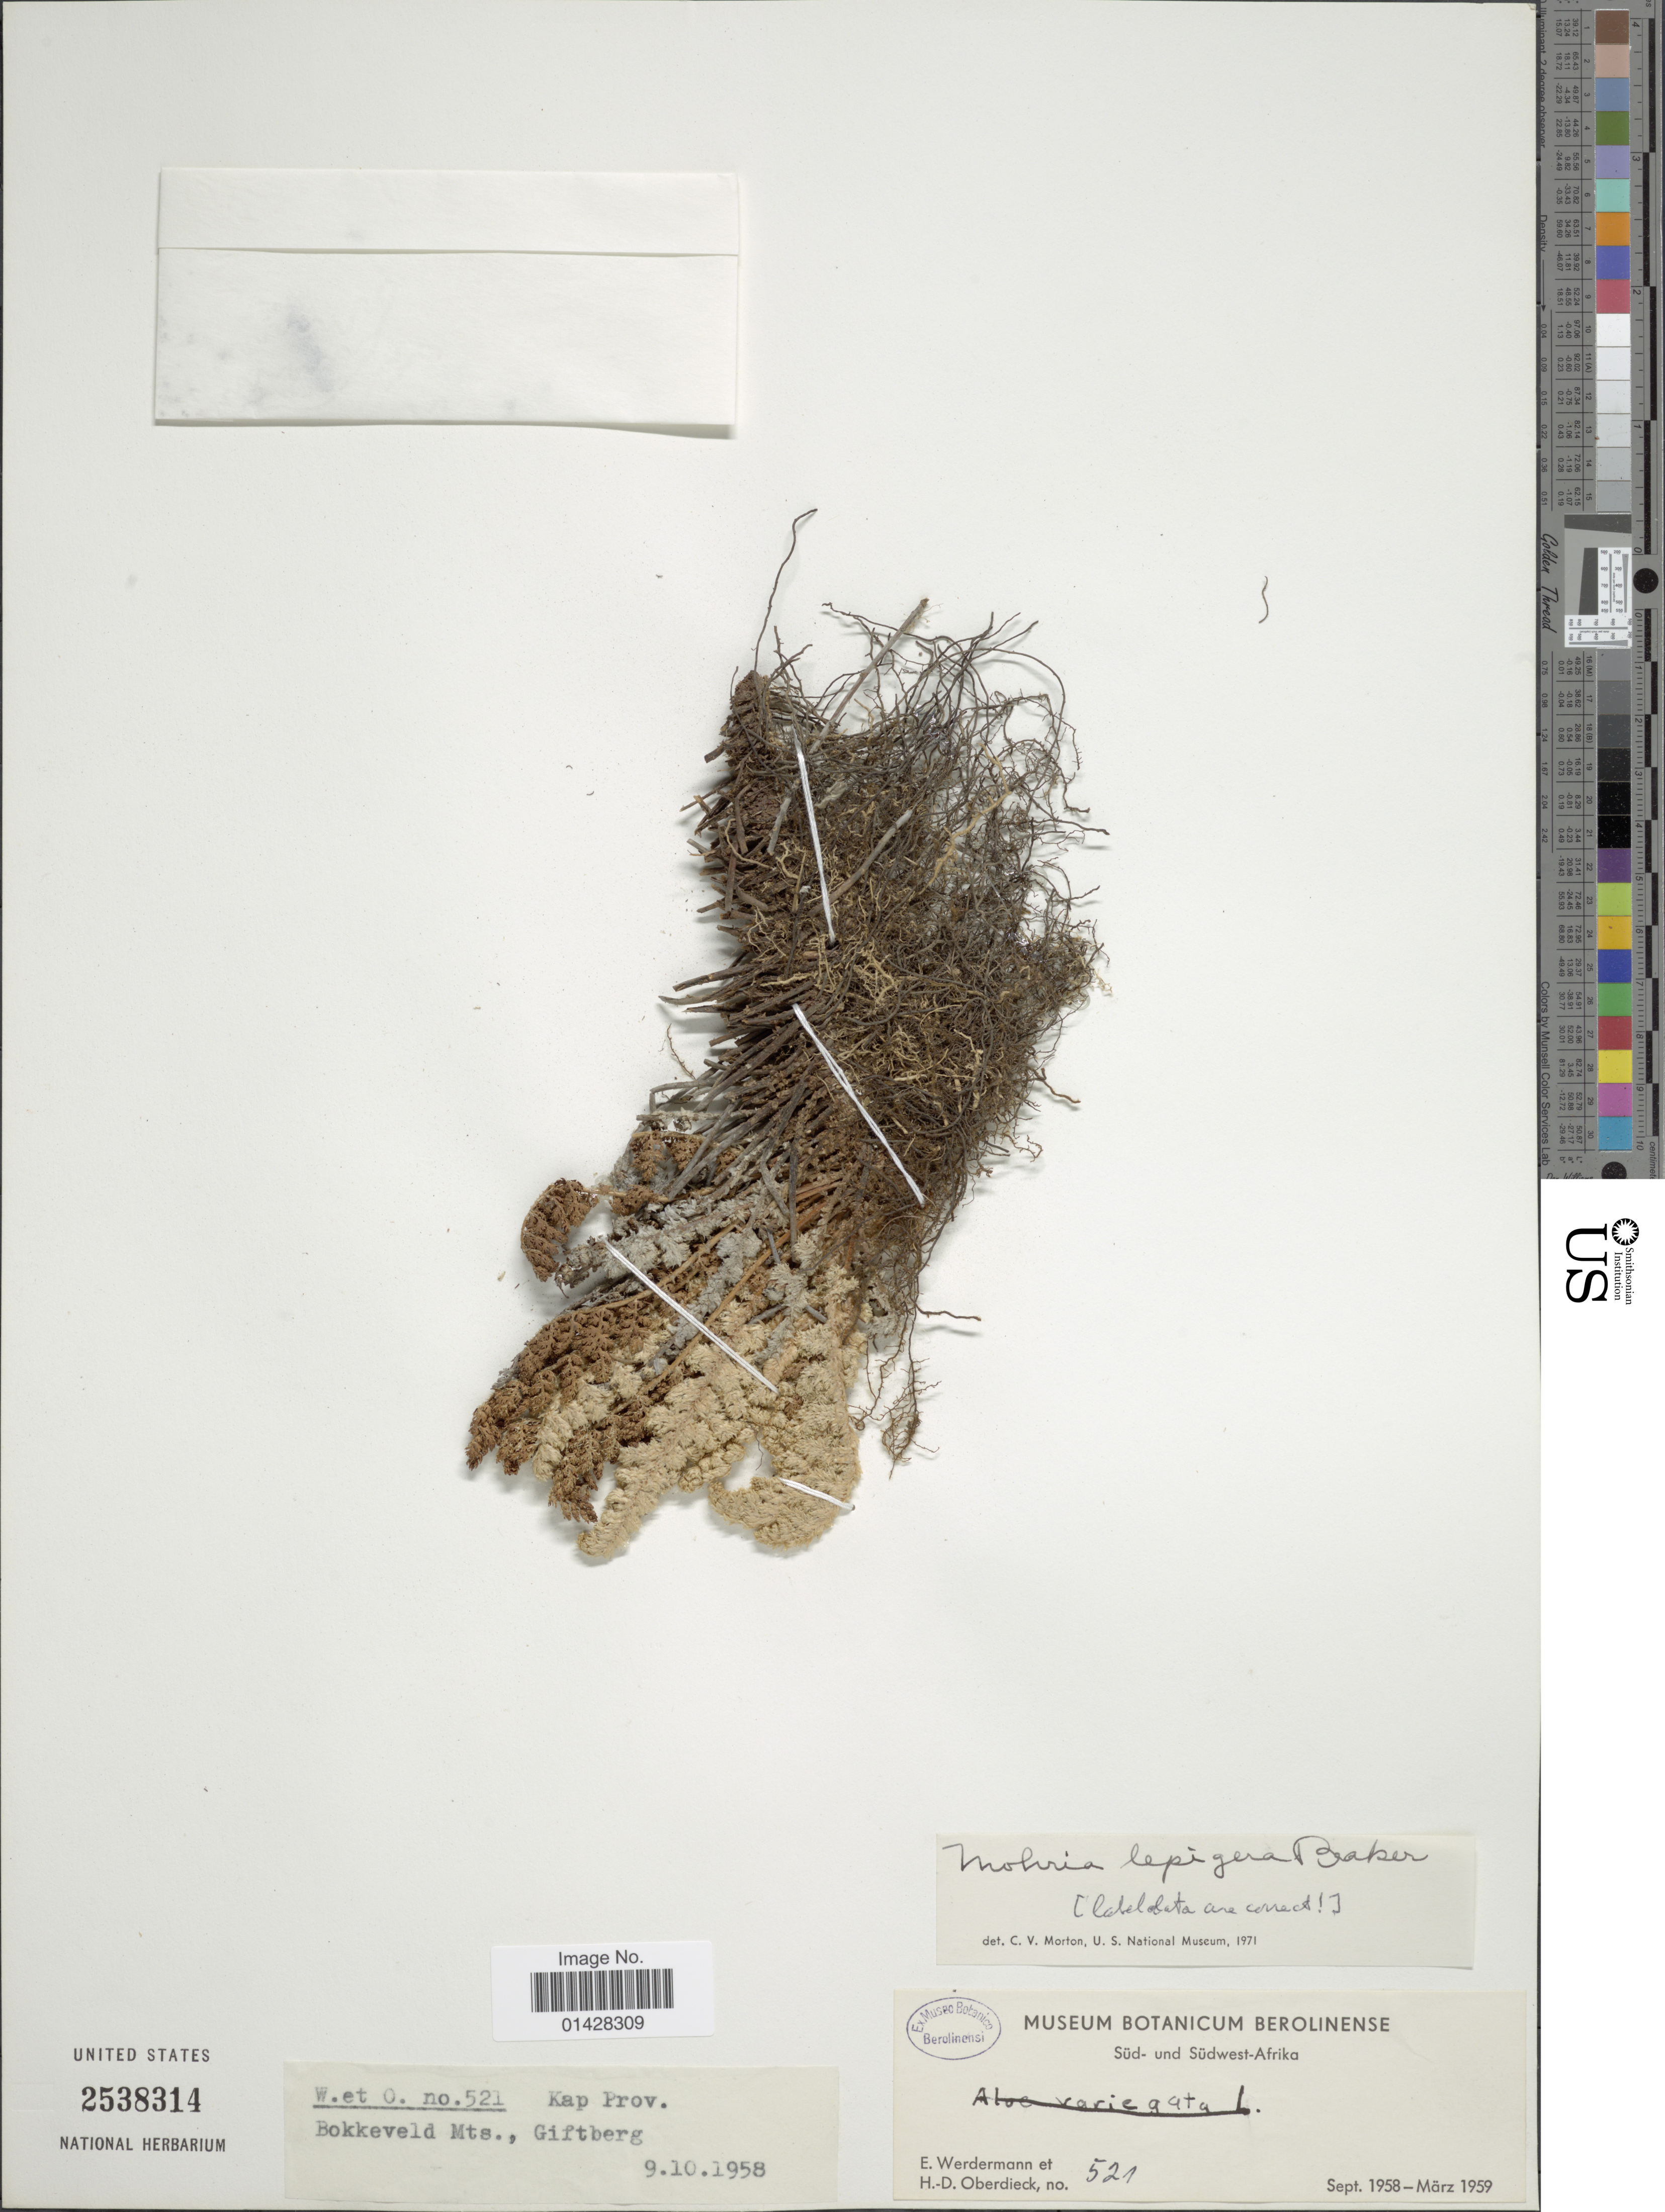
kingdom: Plantae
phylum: Tracheophyta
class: Polypodiopsida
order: Schizaeales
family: Anemiaceae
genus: Anemia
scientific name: Anemia cafforum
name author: (L.) Christenh.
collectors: E. Werdermann & H. Oberdieck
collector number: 521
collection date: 1958-09/1959-03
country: South Africa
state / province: Western Cape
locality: Kap Prov. Bokkeveld Mts., Giftberg, Süd-und Südwest-Afrika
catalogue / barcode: US 2538314